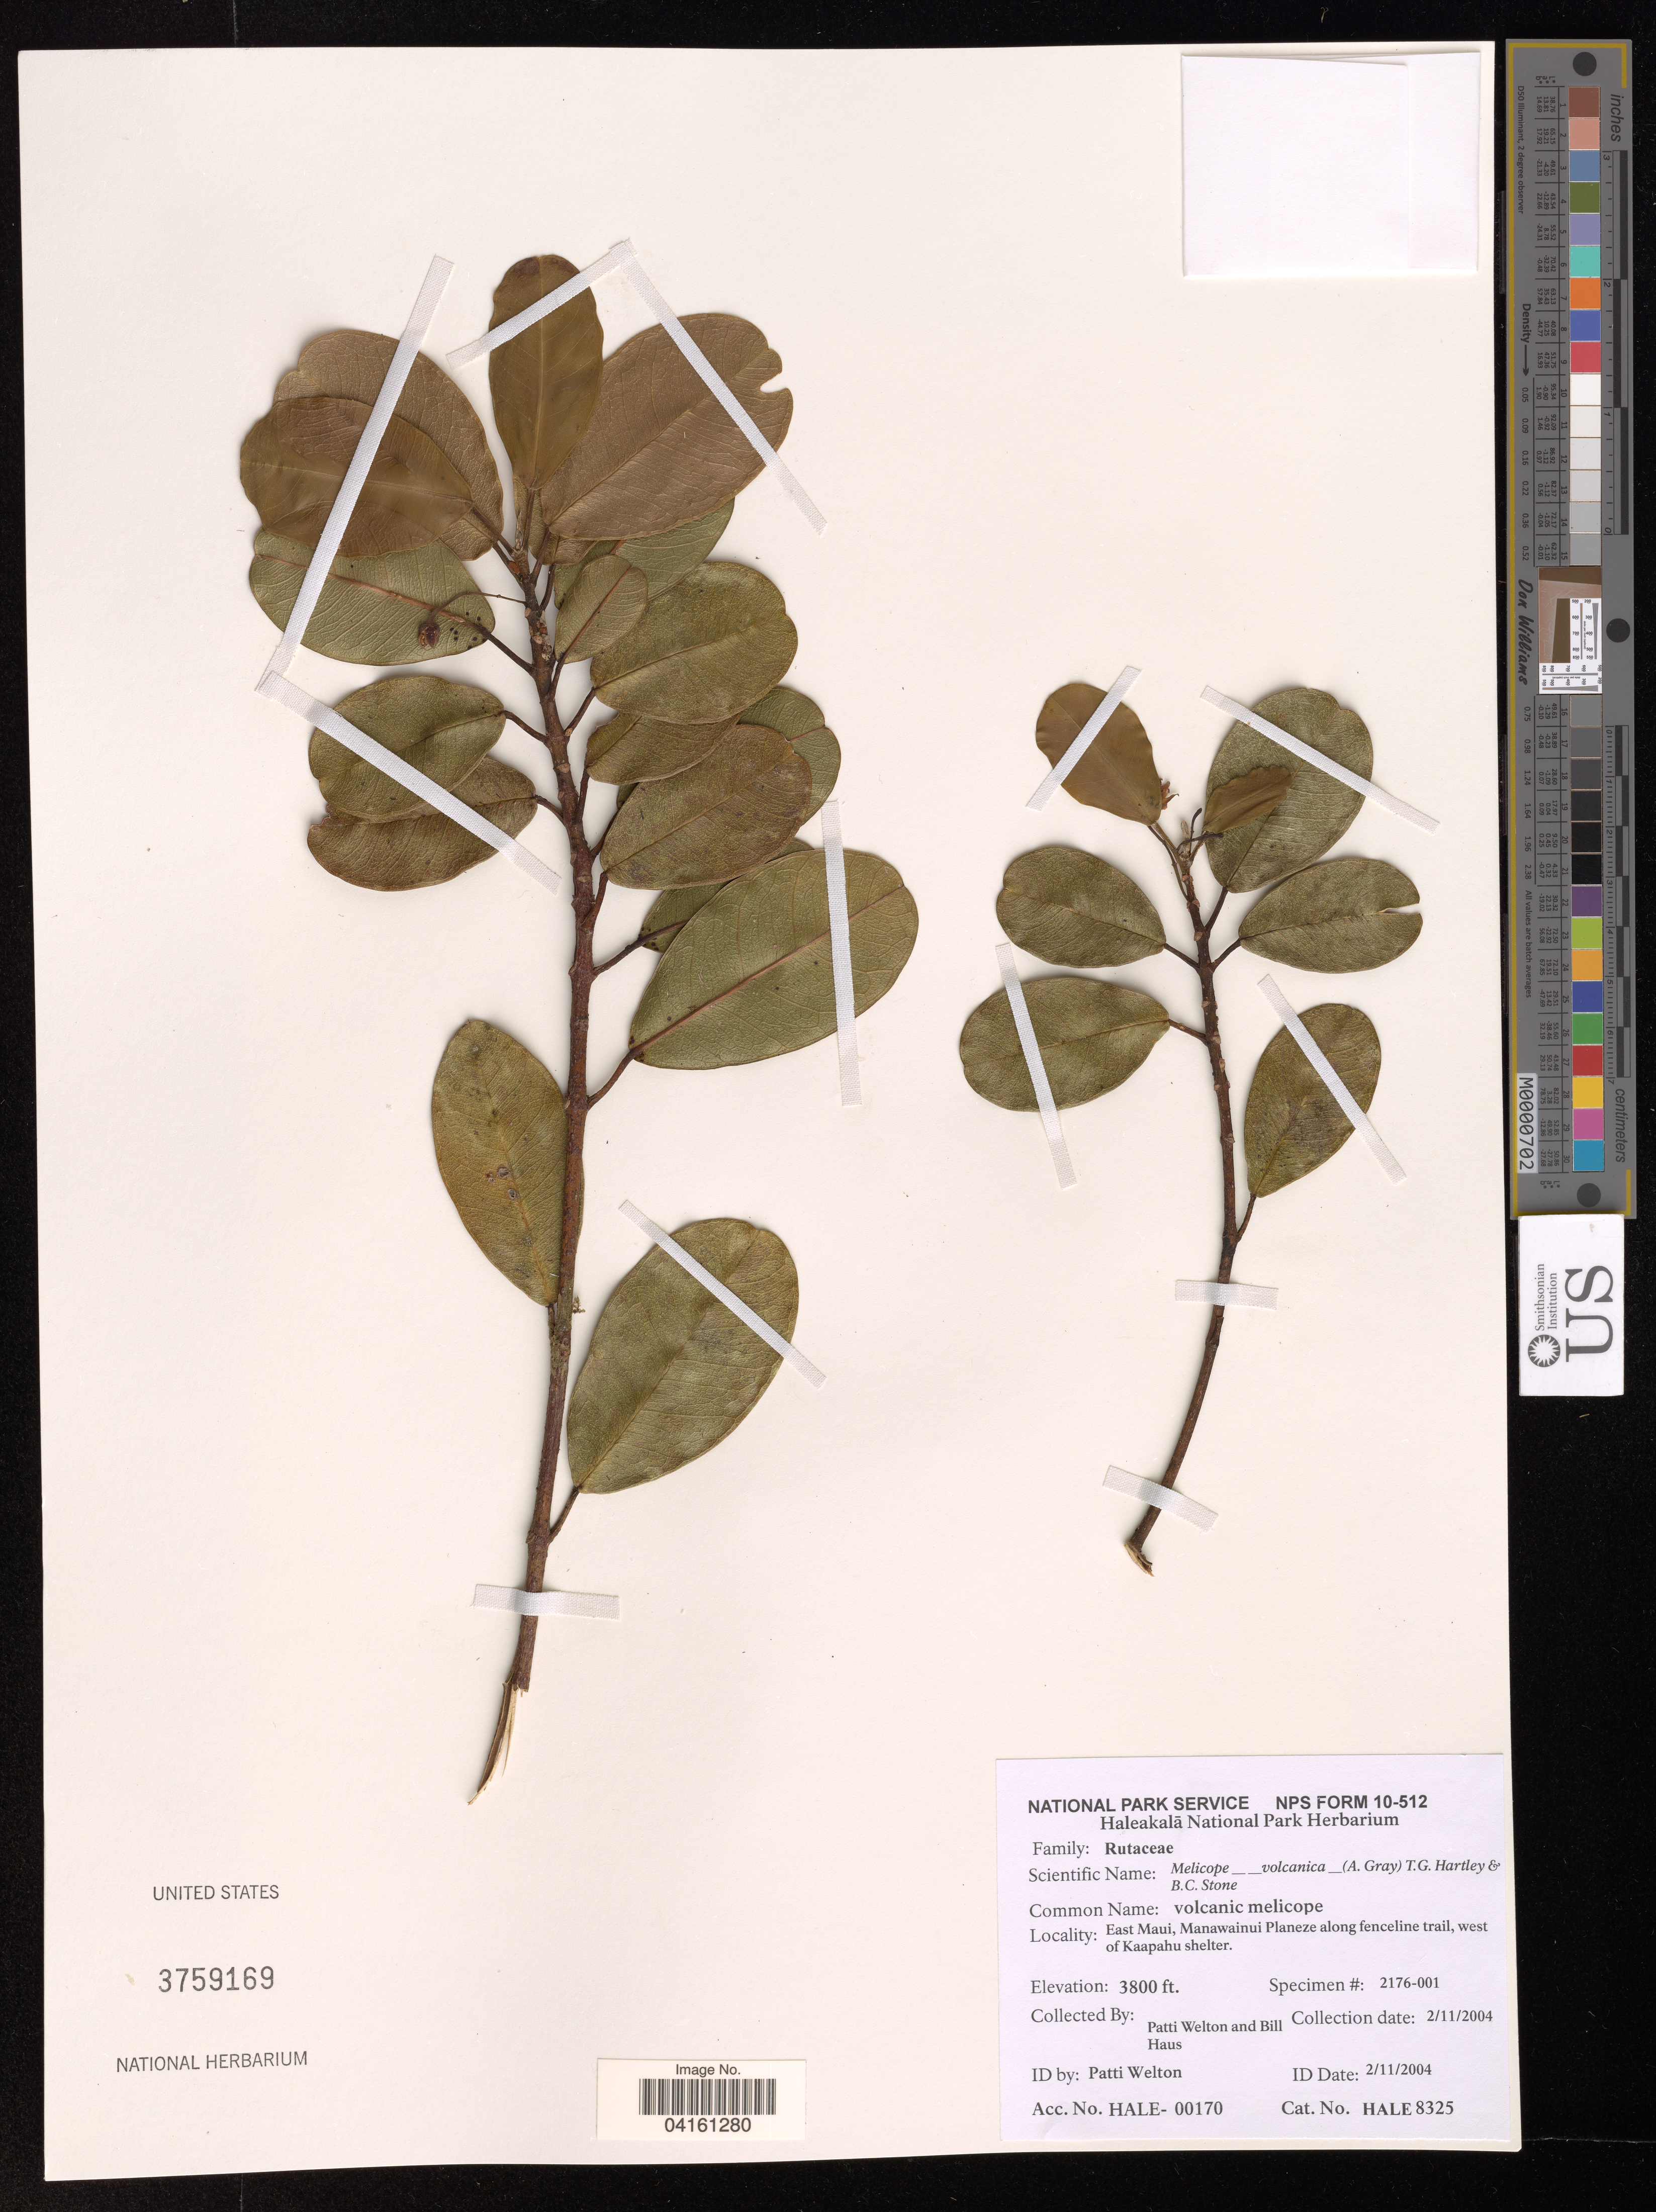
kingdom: Plantae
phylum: Tracheophyta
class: Magnoliopsida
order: Sapindales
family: Rutaceae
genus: Melicope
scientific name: Melicope volcanica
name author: (A. Gray) T.G. Hartley & B.C. Stone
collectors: P. Welton & B. Haus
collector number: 2176-001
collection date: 2004-02-11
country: United States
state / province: Hawaii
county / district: Maui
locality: East Maui, Manawainui Planeze along fenceline trail, west of Kaapahu shelter.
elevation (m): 1158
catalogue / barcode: US 3759169